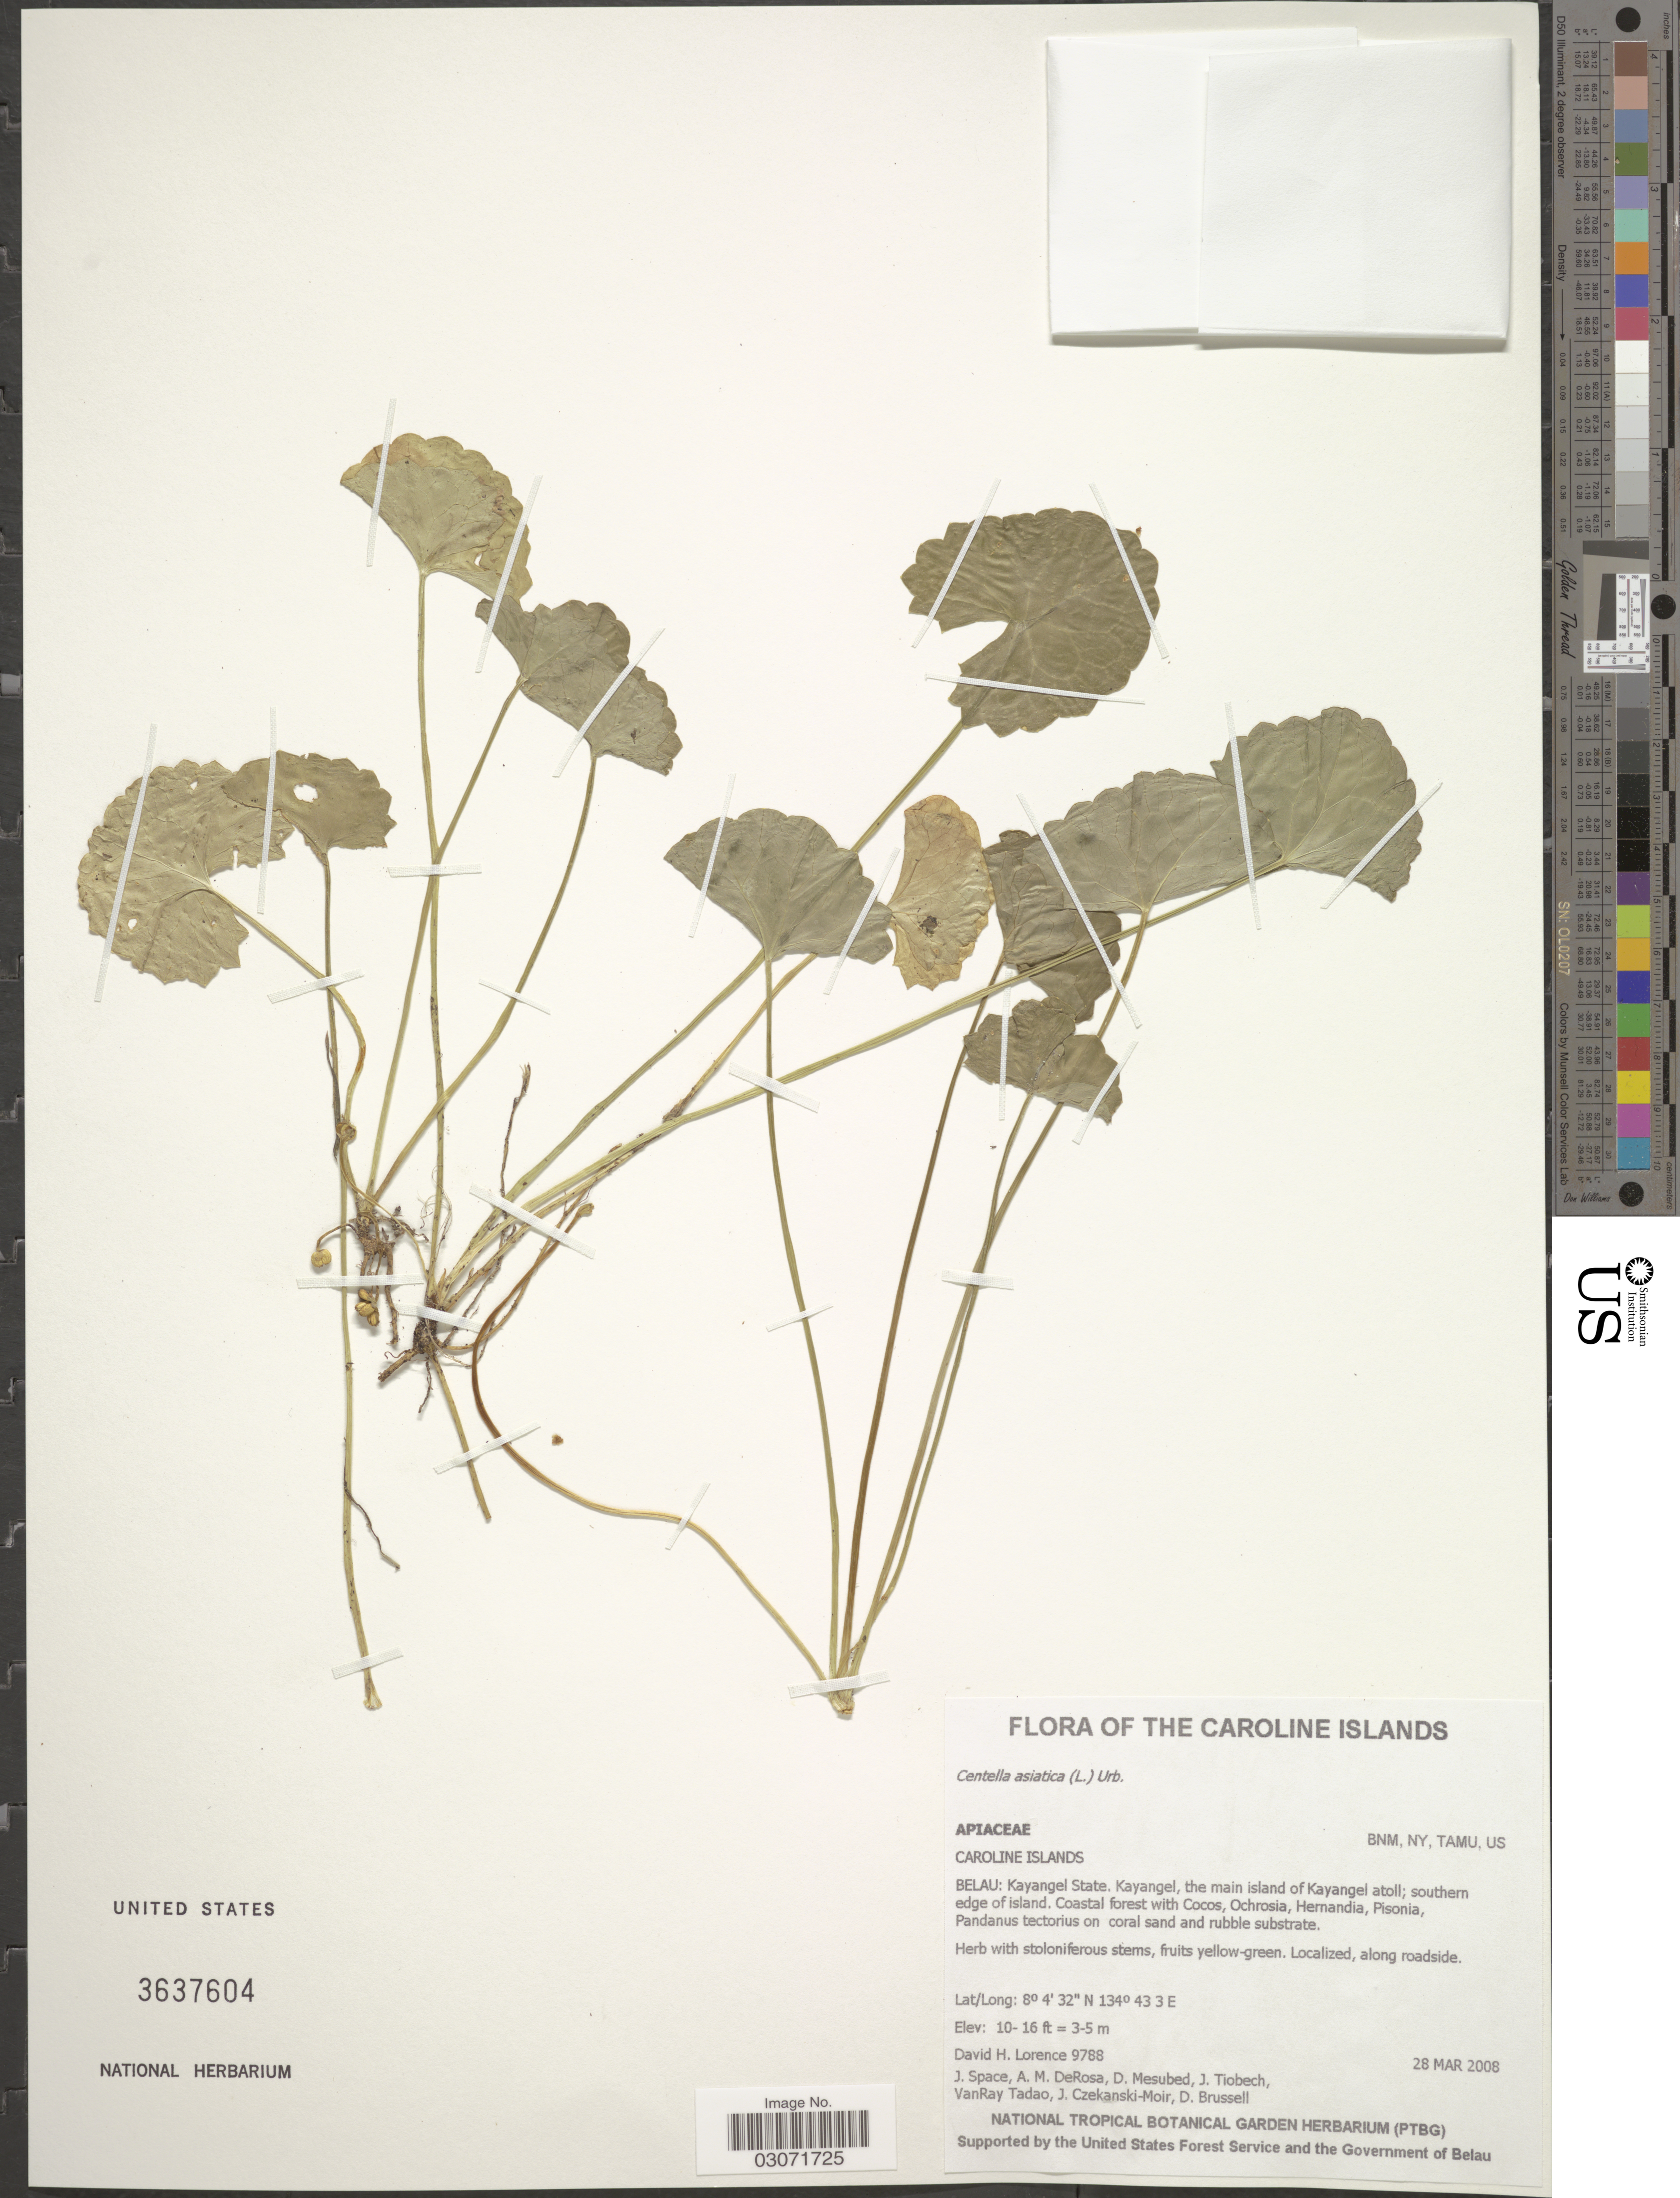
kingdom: Plantae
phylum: Tracheophyta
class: Magnoliopsida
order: Apiales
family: Apiaceae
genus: Centella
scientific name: Centella asiatica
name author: (L.) Urb.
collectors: D. Lorence, J. Space, A. DeRosa, D. Mesubed & et al.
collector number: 9788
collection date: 2008-03-28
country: Palau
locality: The Caroline Islands. Kayangel State. Kayangel, the main island of Kayangel atoll; southern edge of island.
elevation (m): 3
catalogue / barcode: US 3637604